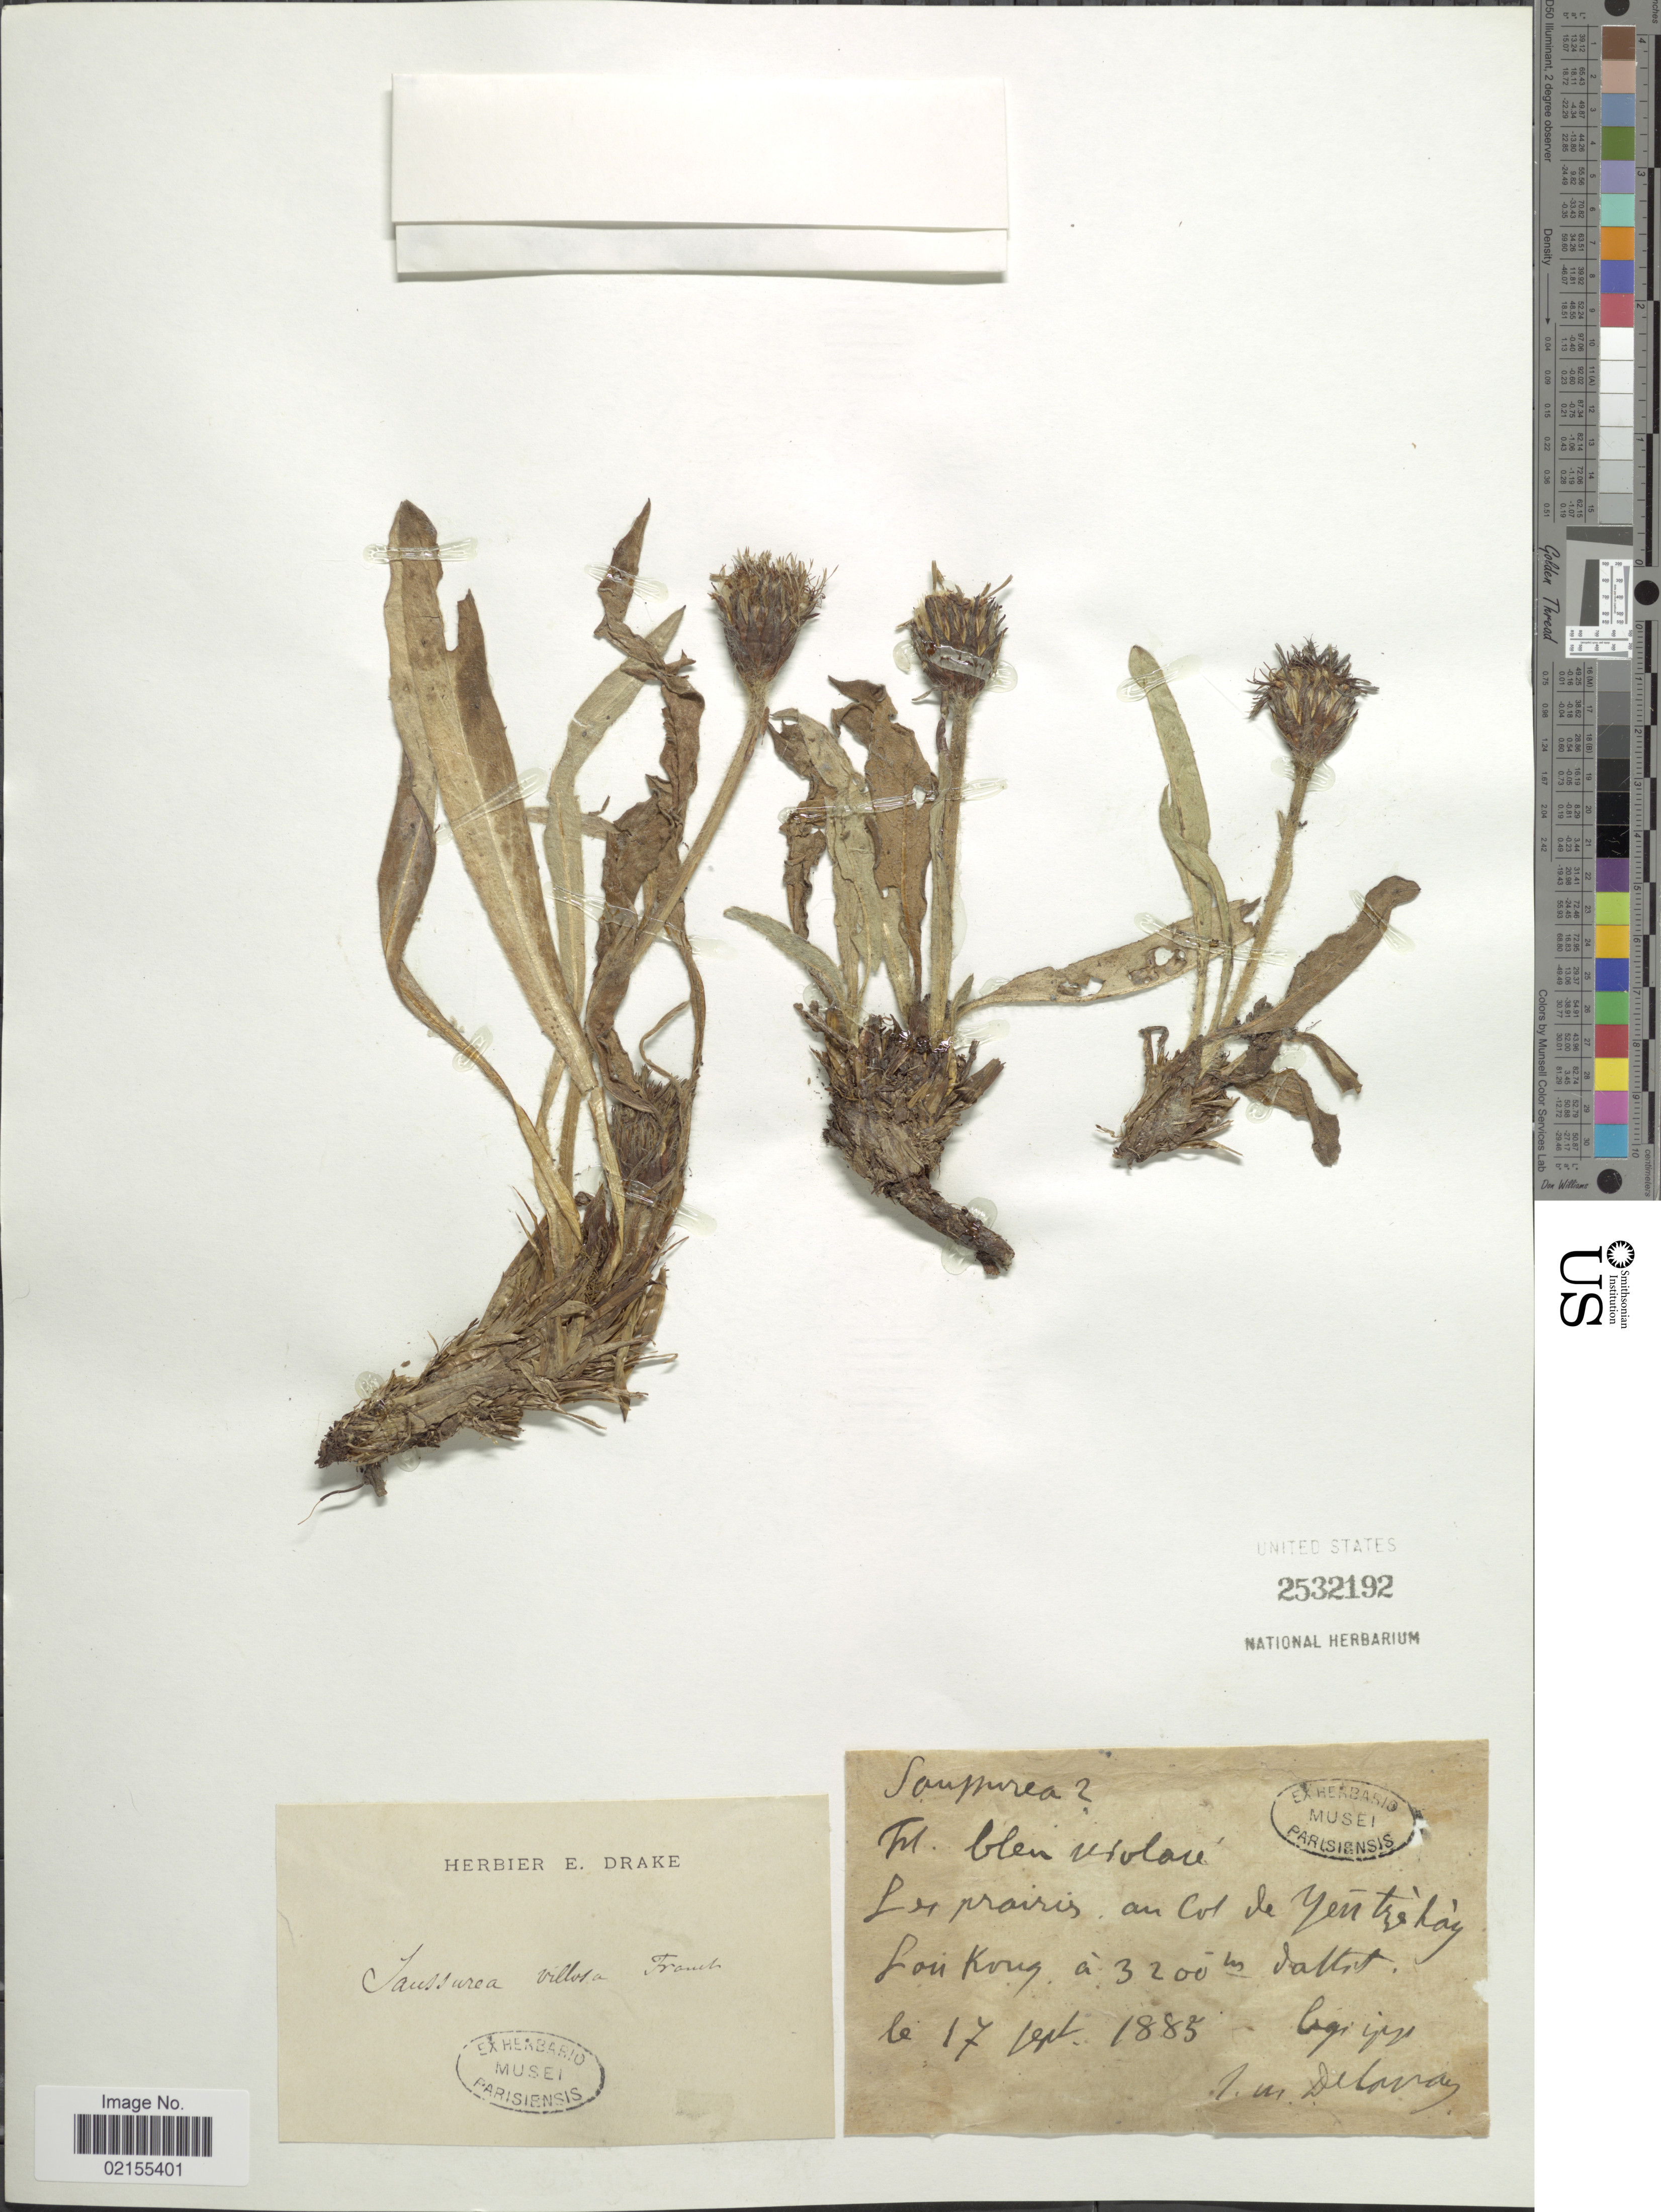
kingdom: Plantae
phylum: Tracheophyta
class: Magnoliopsida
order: Asterales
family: Asteraceae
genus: Saussurea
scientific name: Saussurea hieracioides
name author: Hook. f.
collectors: J. Delavay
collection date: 1885-10-17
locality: Yentzehay, Lou Kong [interpreted]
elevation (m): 3200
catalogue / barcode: US 2532192